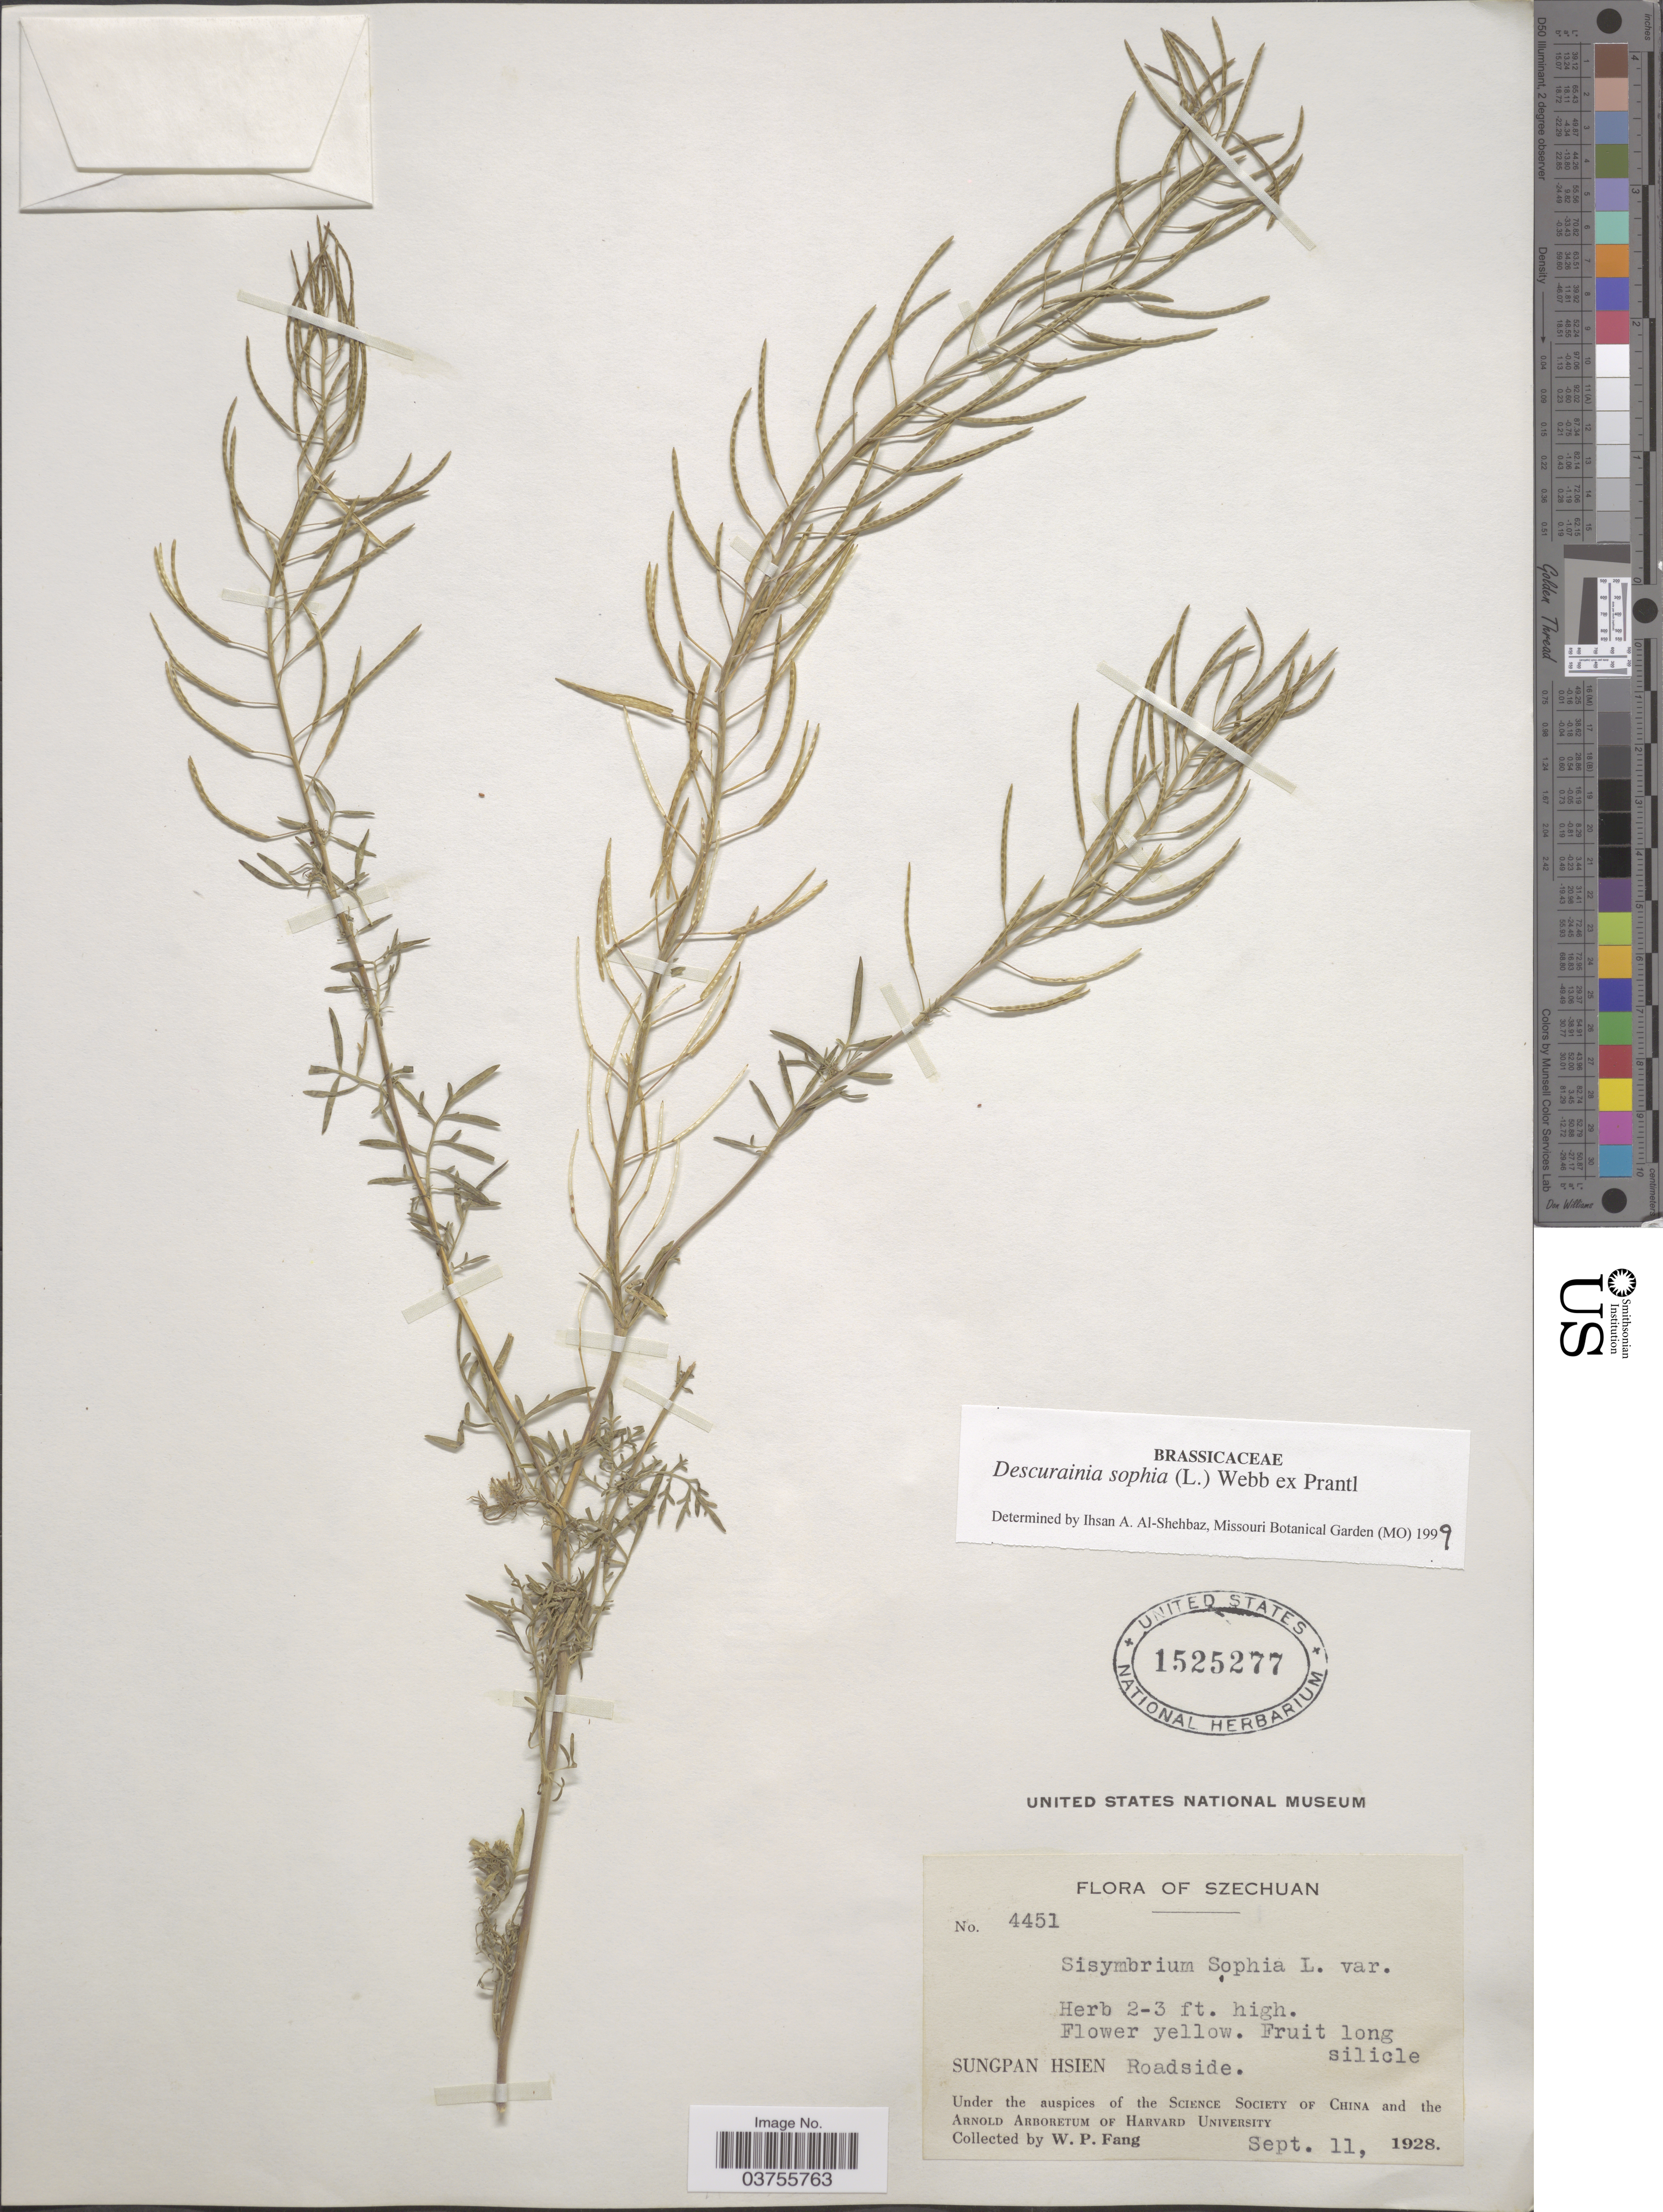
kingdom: Plantae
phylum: Tracheophyta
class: Magnoliopsida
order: Brassicales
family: Brassicaceae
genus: Sophia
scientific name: Sophia sophia (L.) Britton nom. illeg. (tautonym)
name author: (L.) Britton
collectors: W. P. Fang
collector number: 4451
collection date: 1928-09-11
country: China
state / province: Sichuan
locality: Szechuan. Sungpan Hsien Roadside.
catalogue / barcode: US 1525277